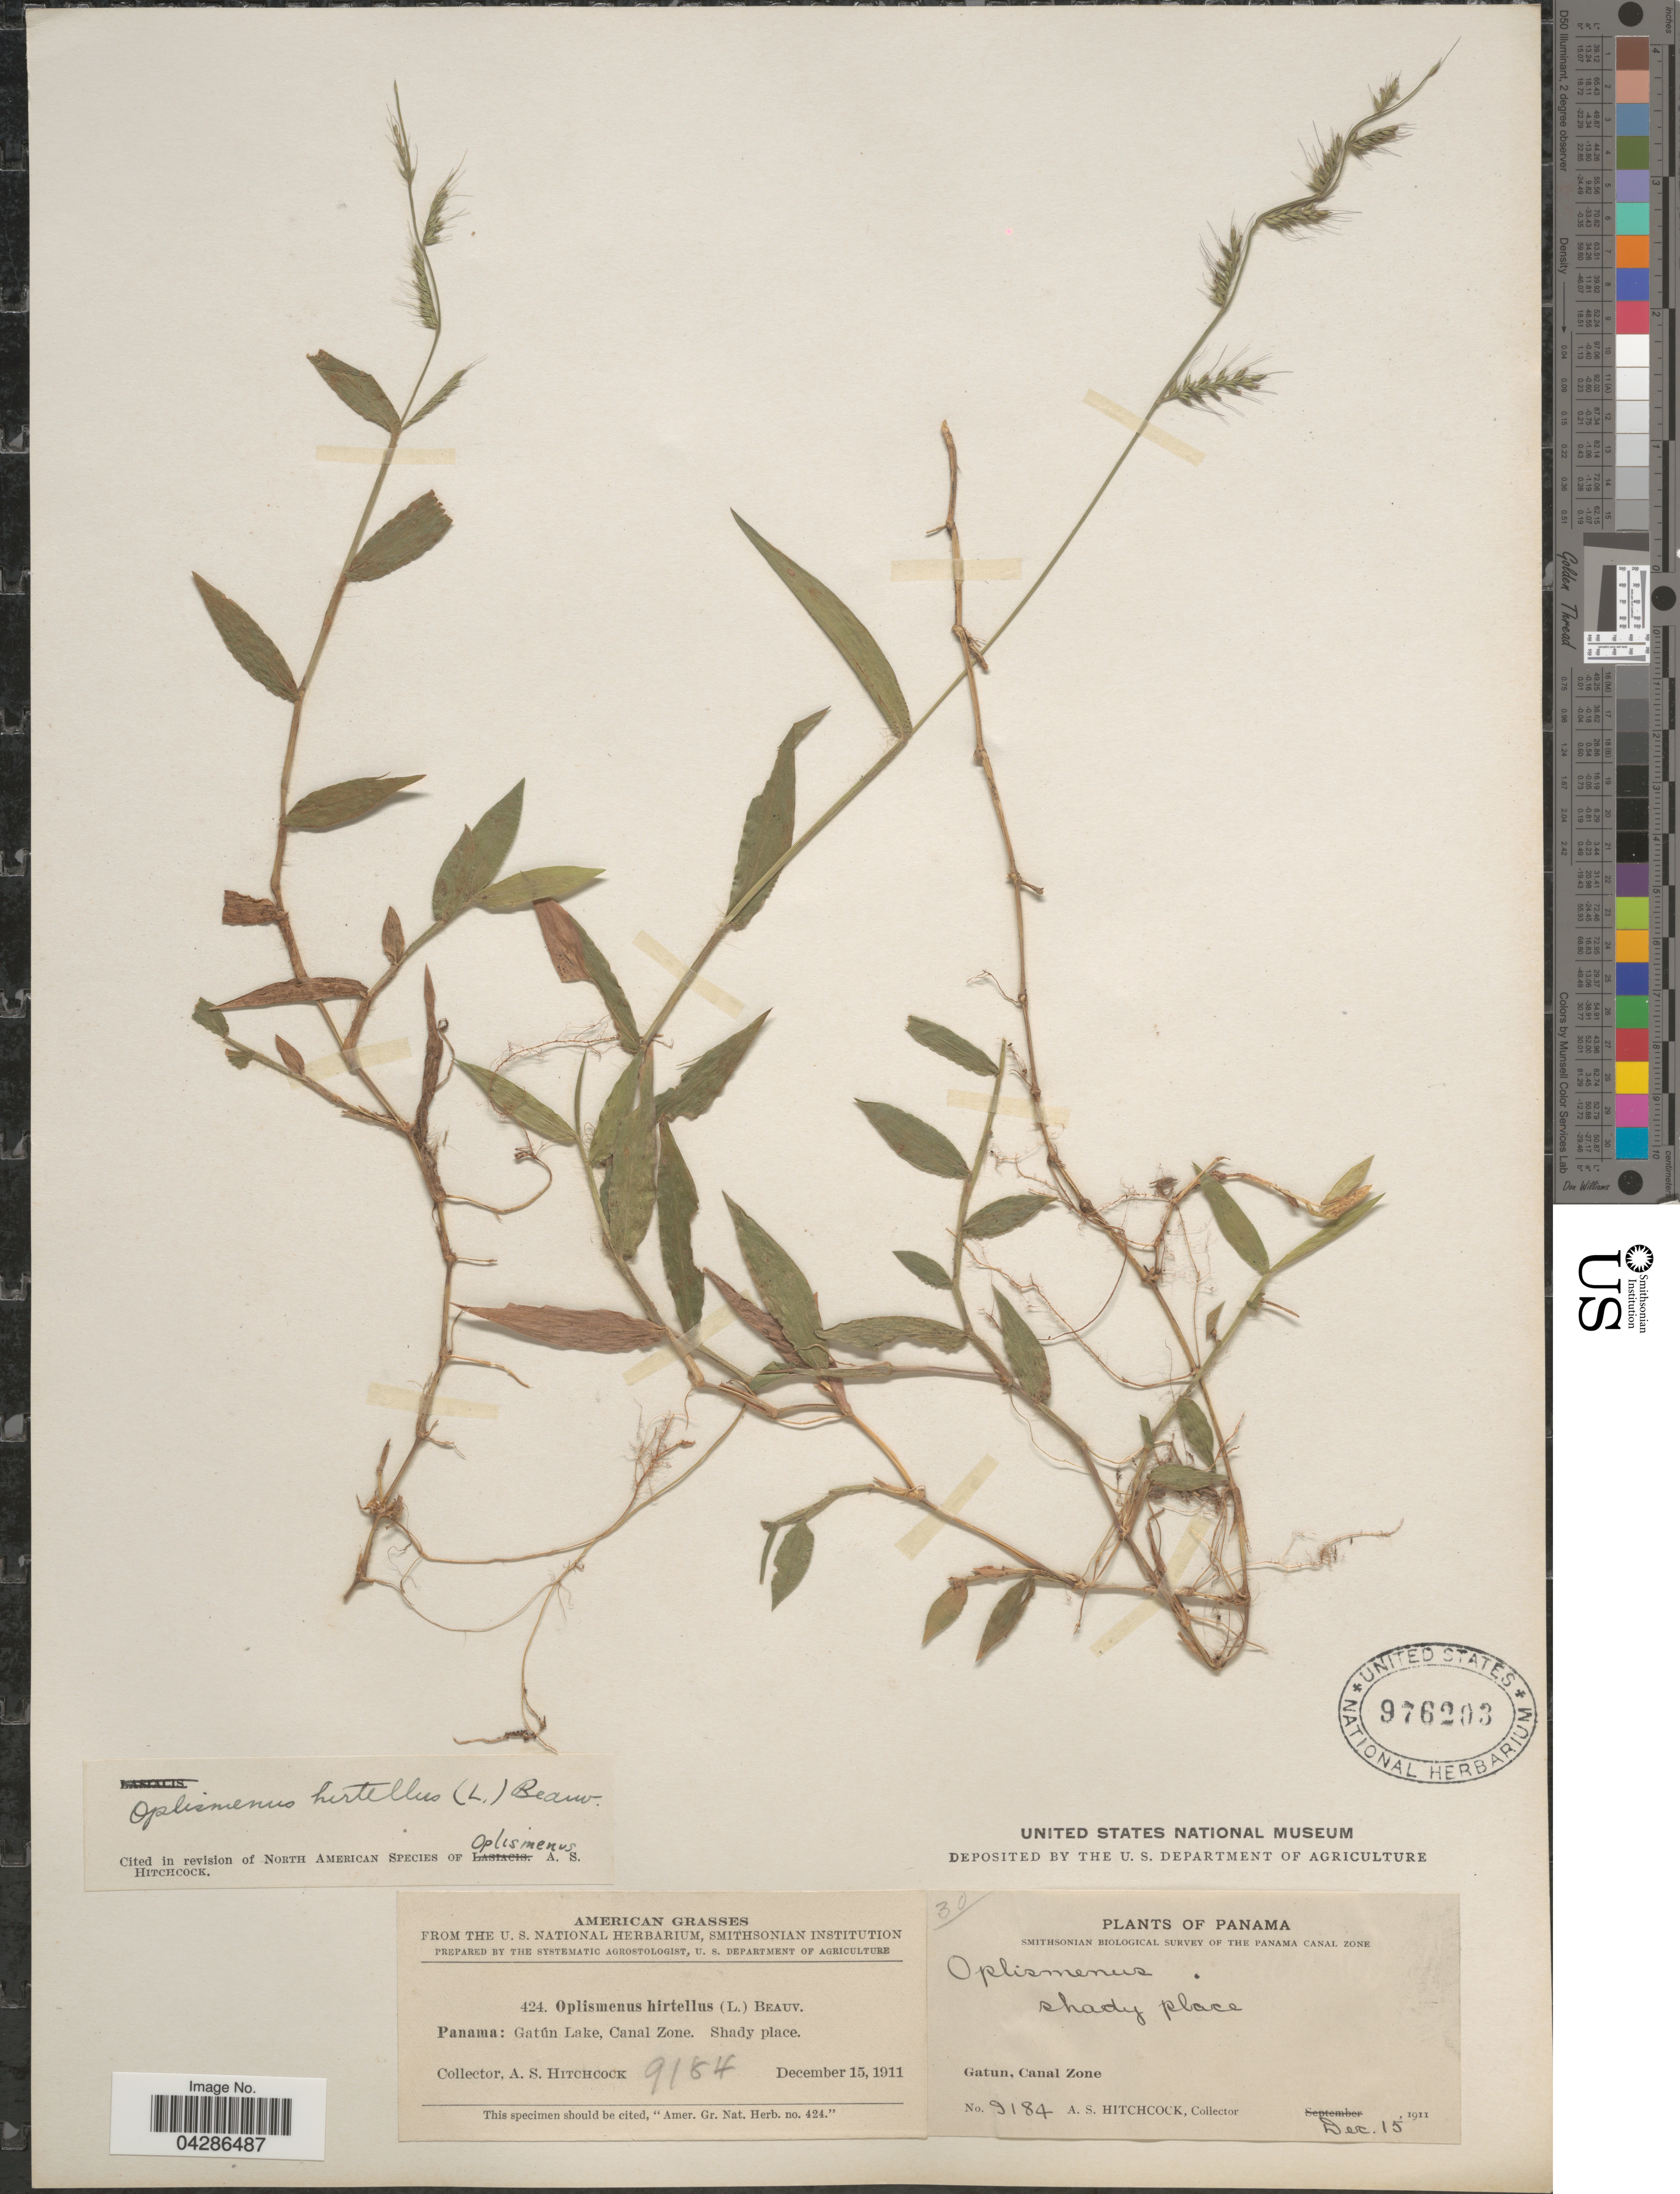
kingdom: Plantae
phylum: Tracheophyta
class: Liliopsida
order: Poales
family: Poaceae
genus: Oplismenus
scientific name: Oplismenus hirtellus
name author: (L.) P. Beauv.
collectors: A. S. Hitchcock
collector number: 424/30/9184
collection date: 1911-12-15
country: Panama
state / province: Colón / Panamá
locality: Smithsonian Biological Survey Of The Panama Canal Zone. Gatún Lake, Canal Zone.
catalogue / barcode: US 976203